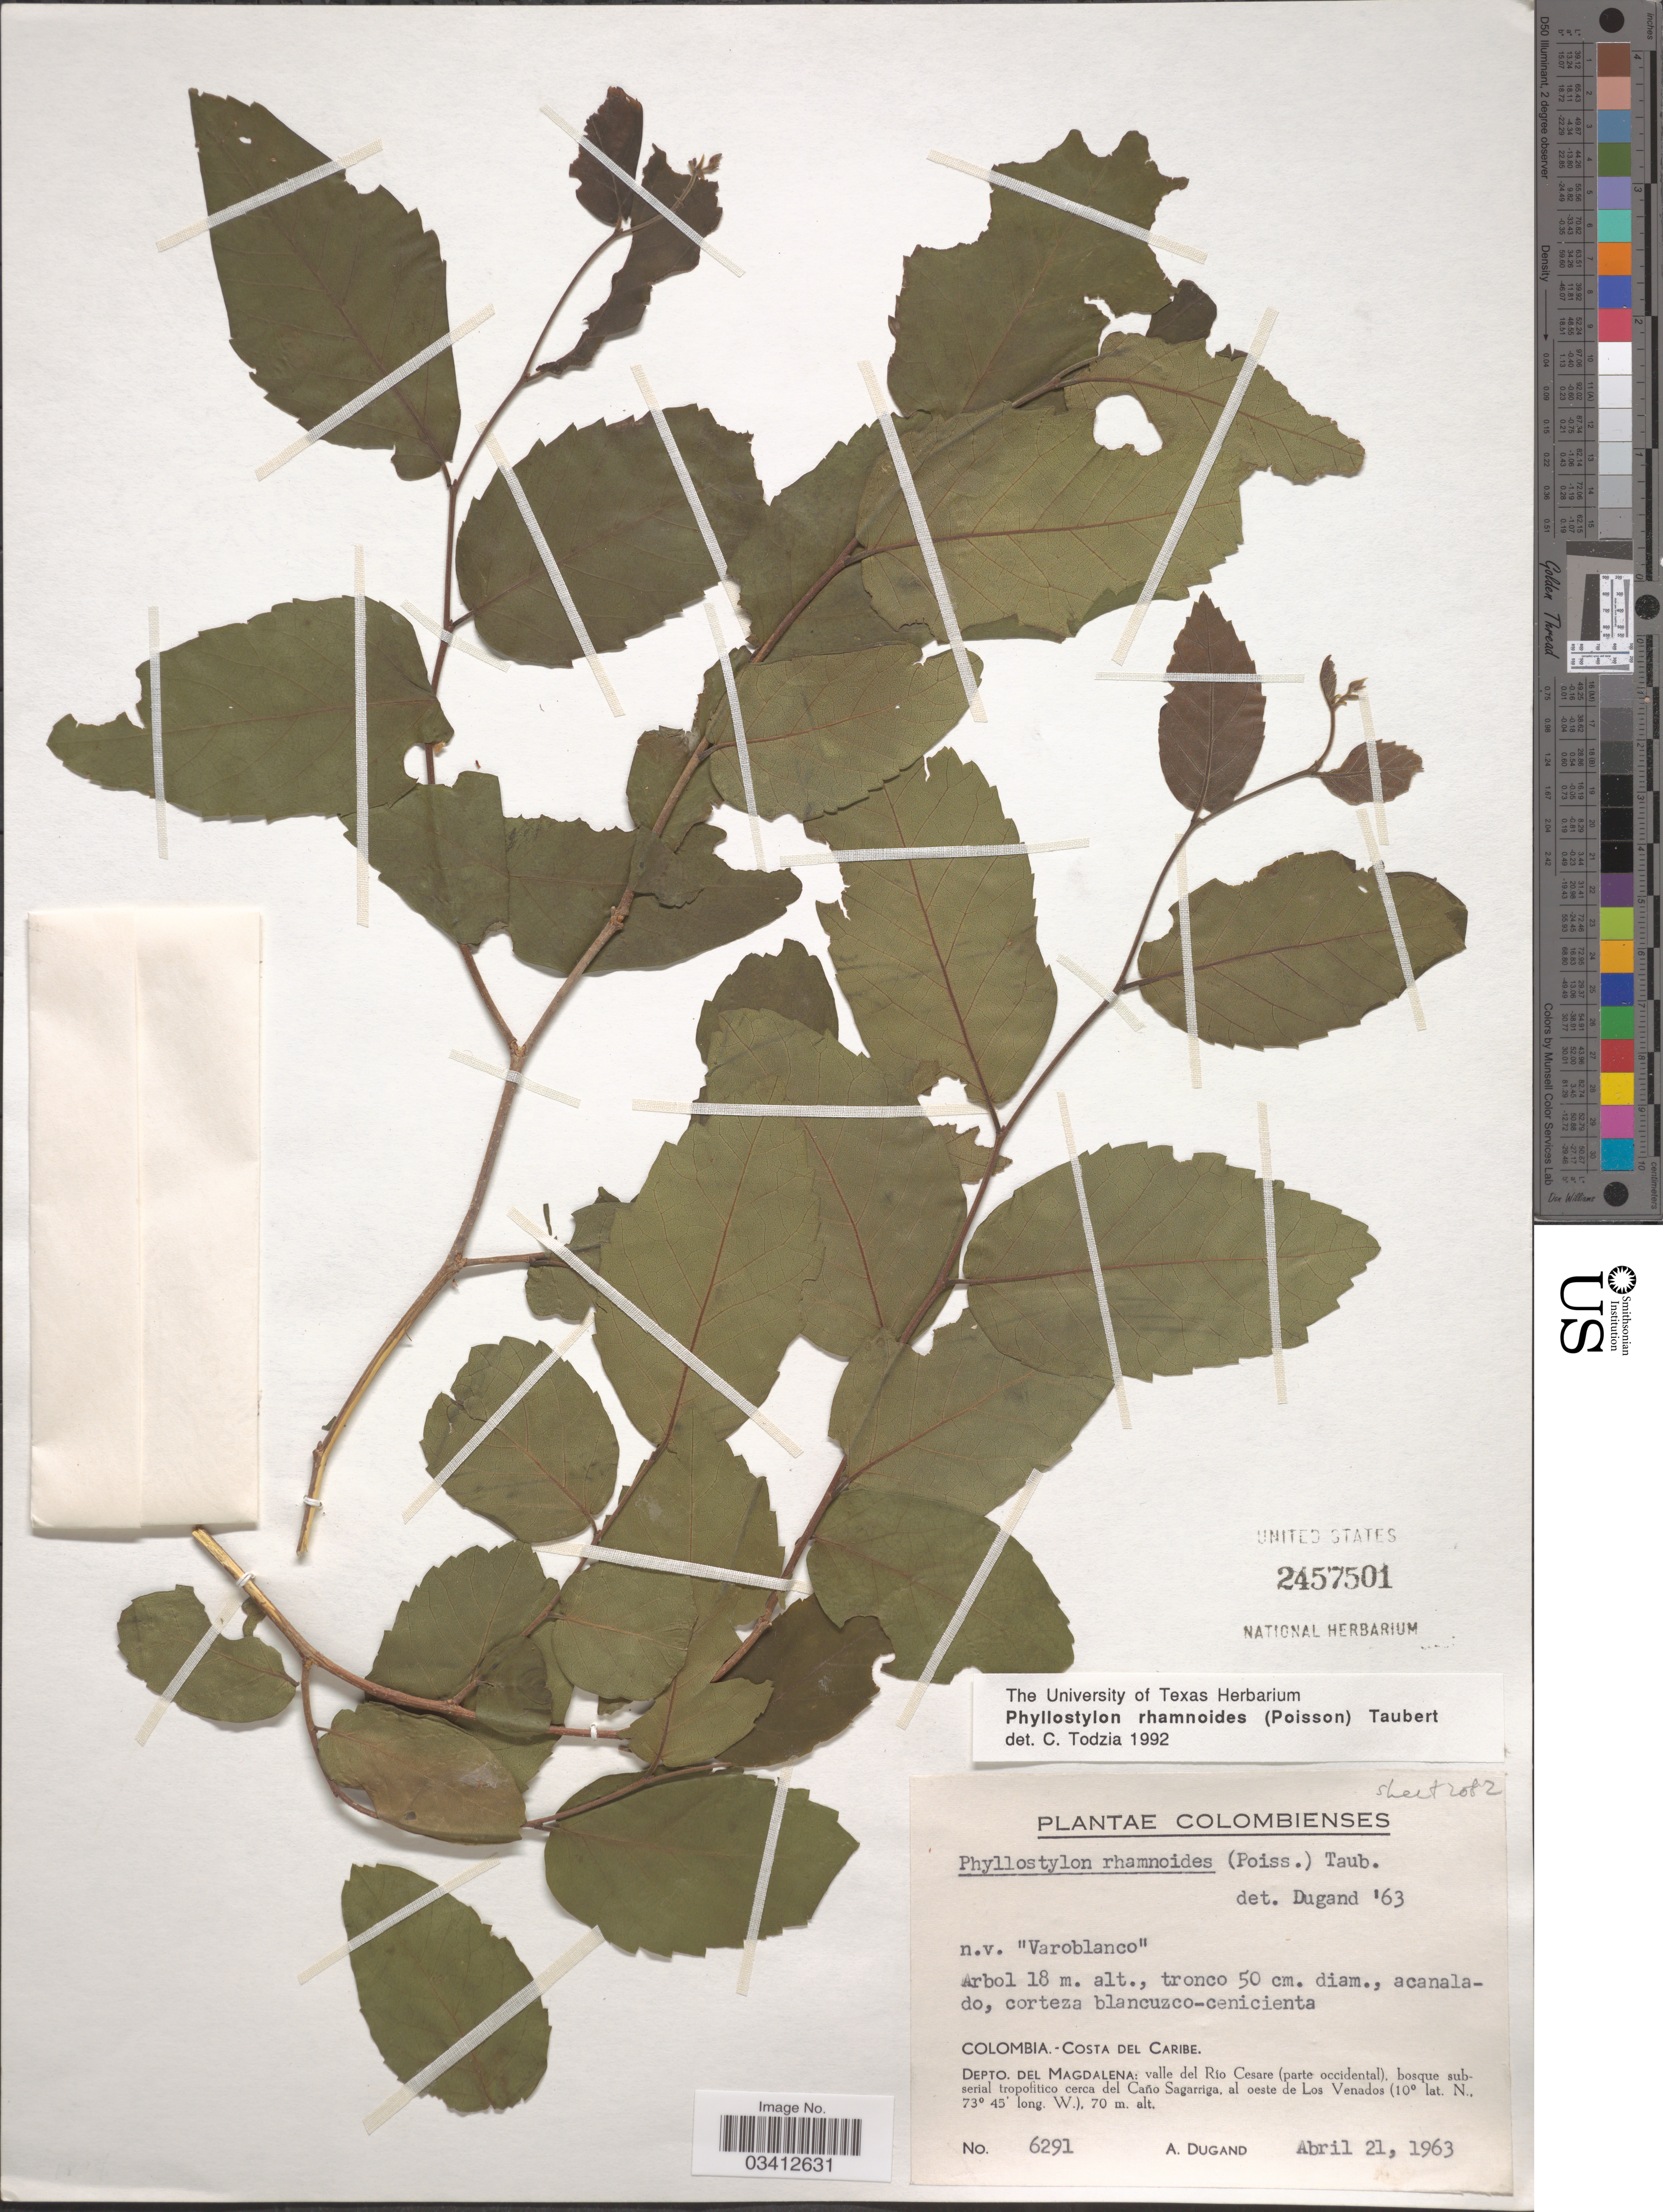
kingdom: Plantae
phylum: Tracheophyta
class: Magnoliopsida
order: Rosales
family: Ulmaceae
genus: Phyllostylon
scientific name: Phyllostylon rhamnoides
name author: (J. Poiss.) Taub.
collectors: A. Dugand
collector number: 6291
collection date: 1963-04-21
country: Colombia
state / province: Magdalena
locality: Costa del Caribe. Depto. del Magdalena: valle del Río Cesare (parte occidental), bosque subserial tropofitico cerca del Caño Sagarriga, al oeste de Los Venados.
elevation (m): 70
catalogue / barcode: US 2457501